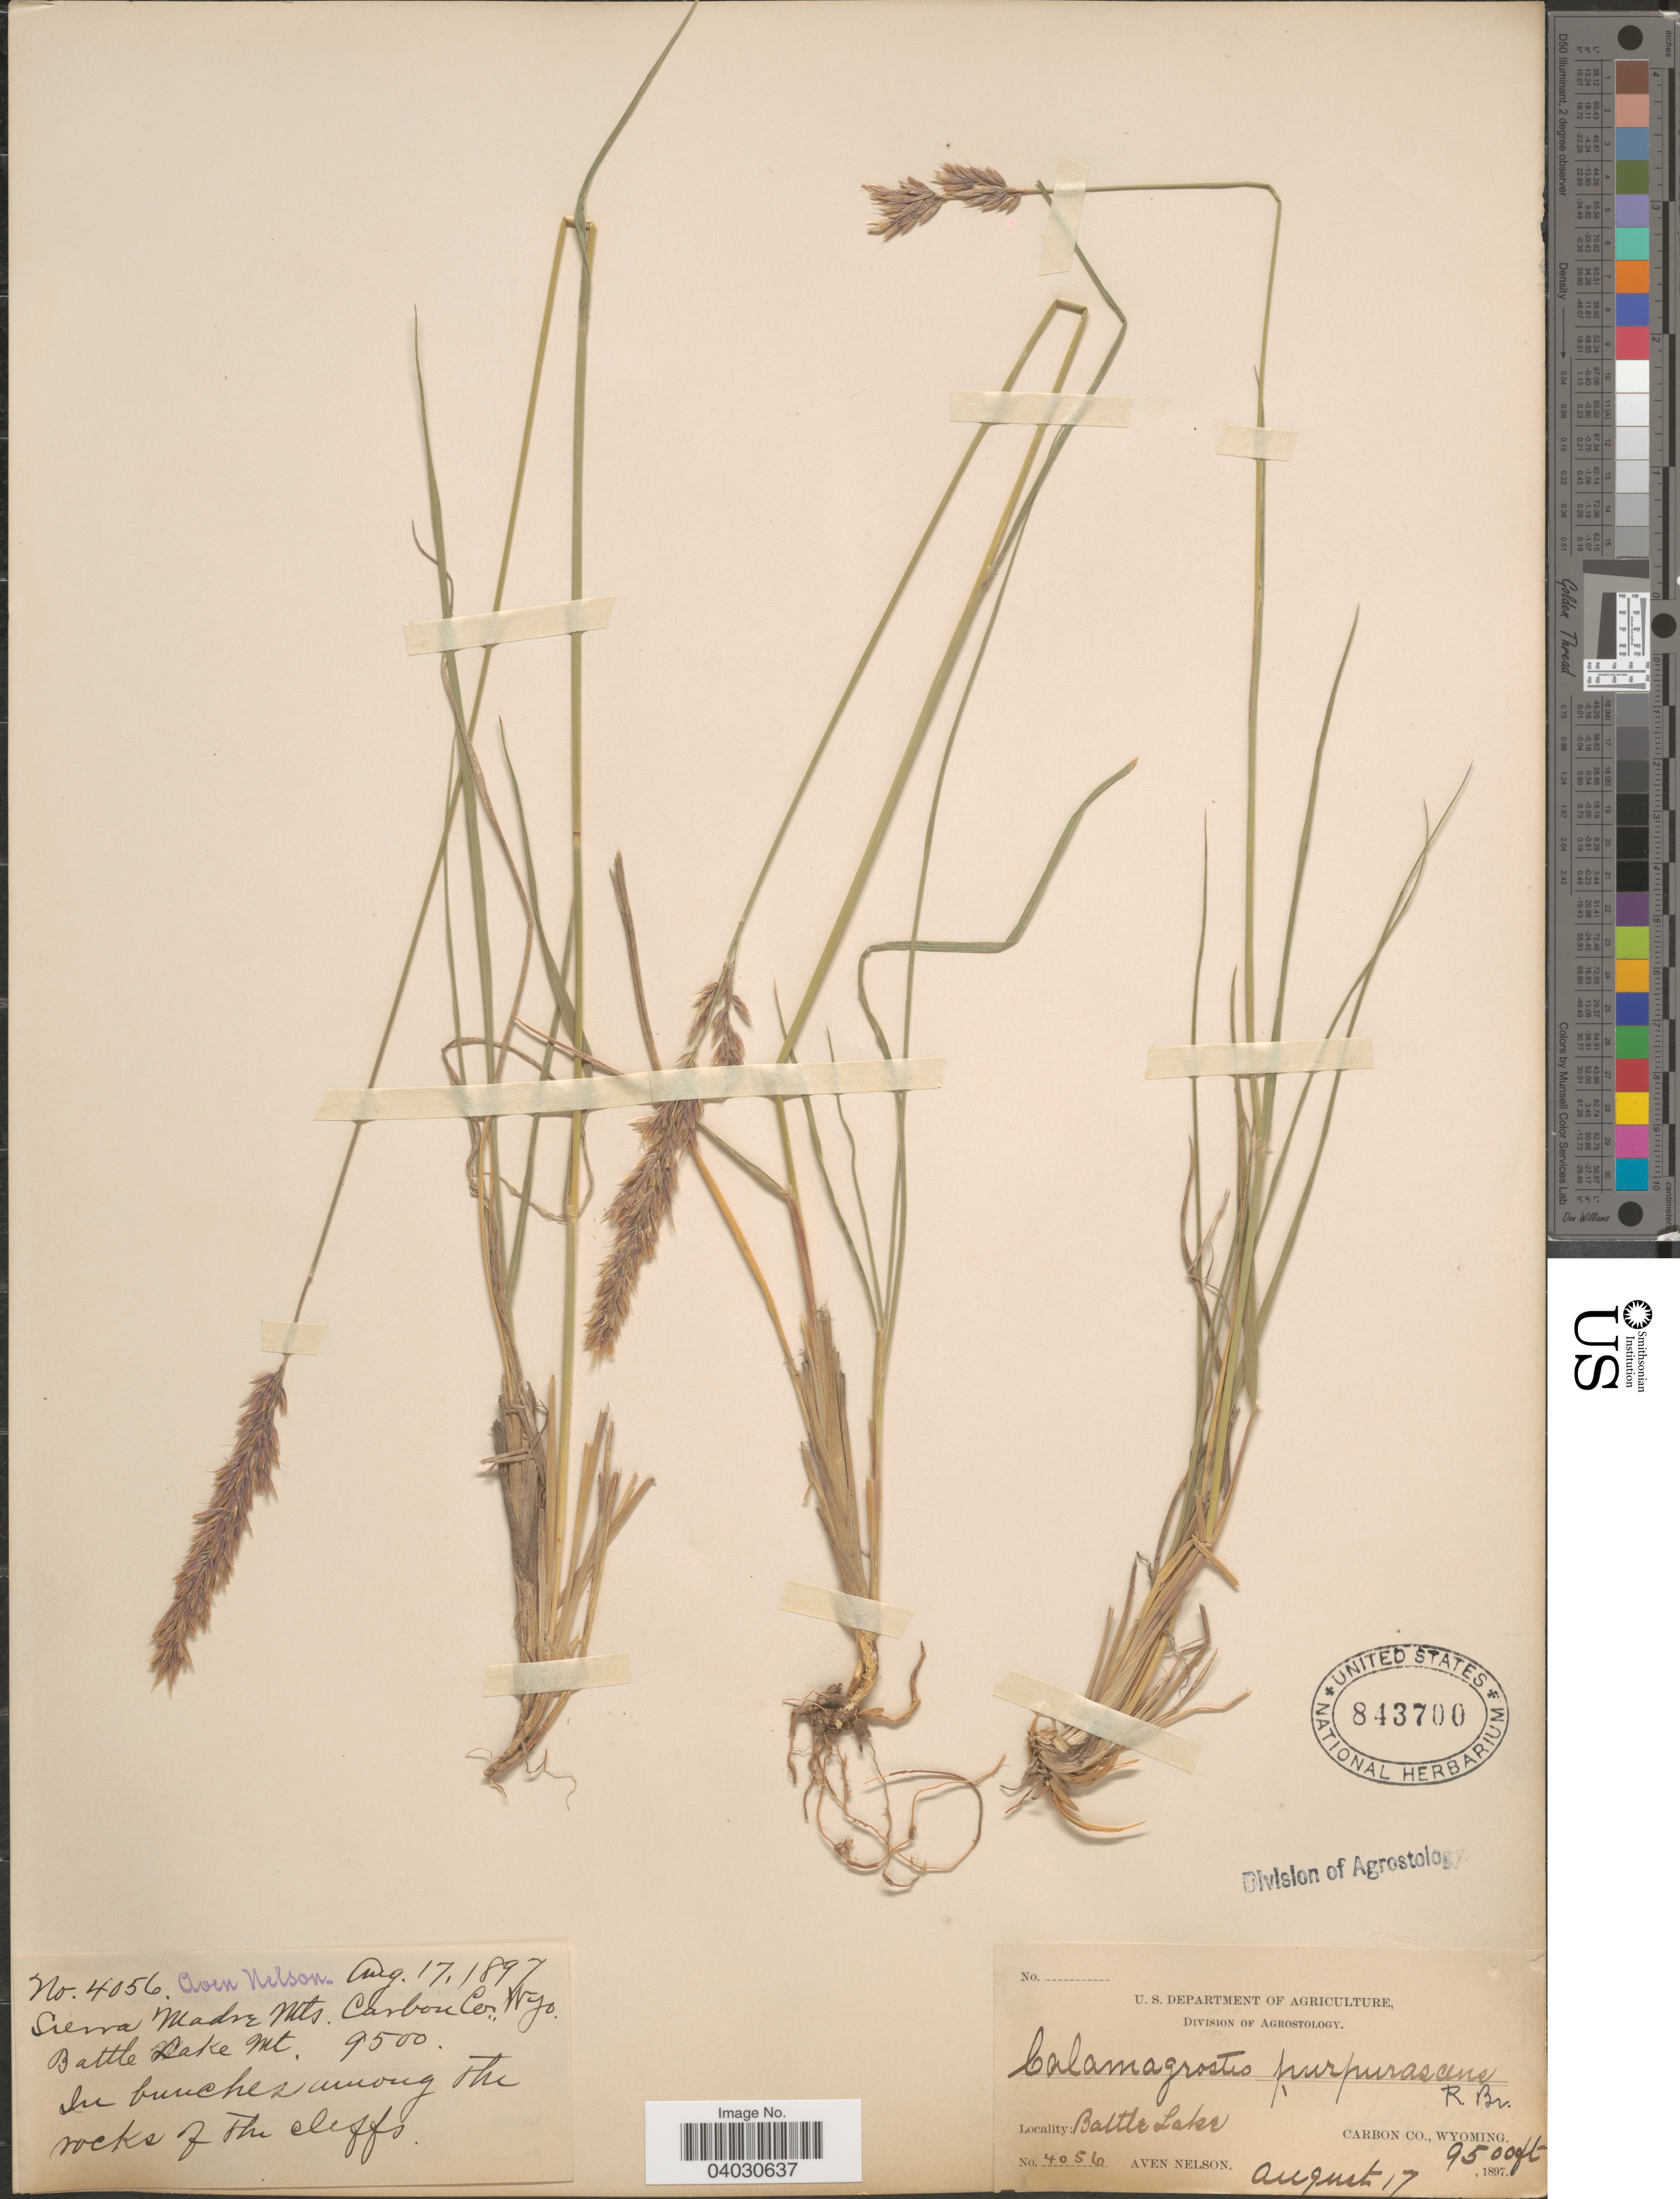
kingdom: Plantae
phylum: Tracheophyta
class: Liliopsida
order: Poales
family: Poaceae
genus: Calamagrostis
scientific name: Calamagrostis purpurascens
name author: R. Br.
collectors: A. Nelson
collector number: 4056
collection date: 1897-08-17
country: United States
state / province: Wyoming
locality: Sierra Madre Mts. Battle Lake. Carbon Co.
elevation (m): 2896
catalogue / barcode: US 843700